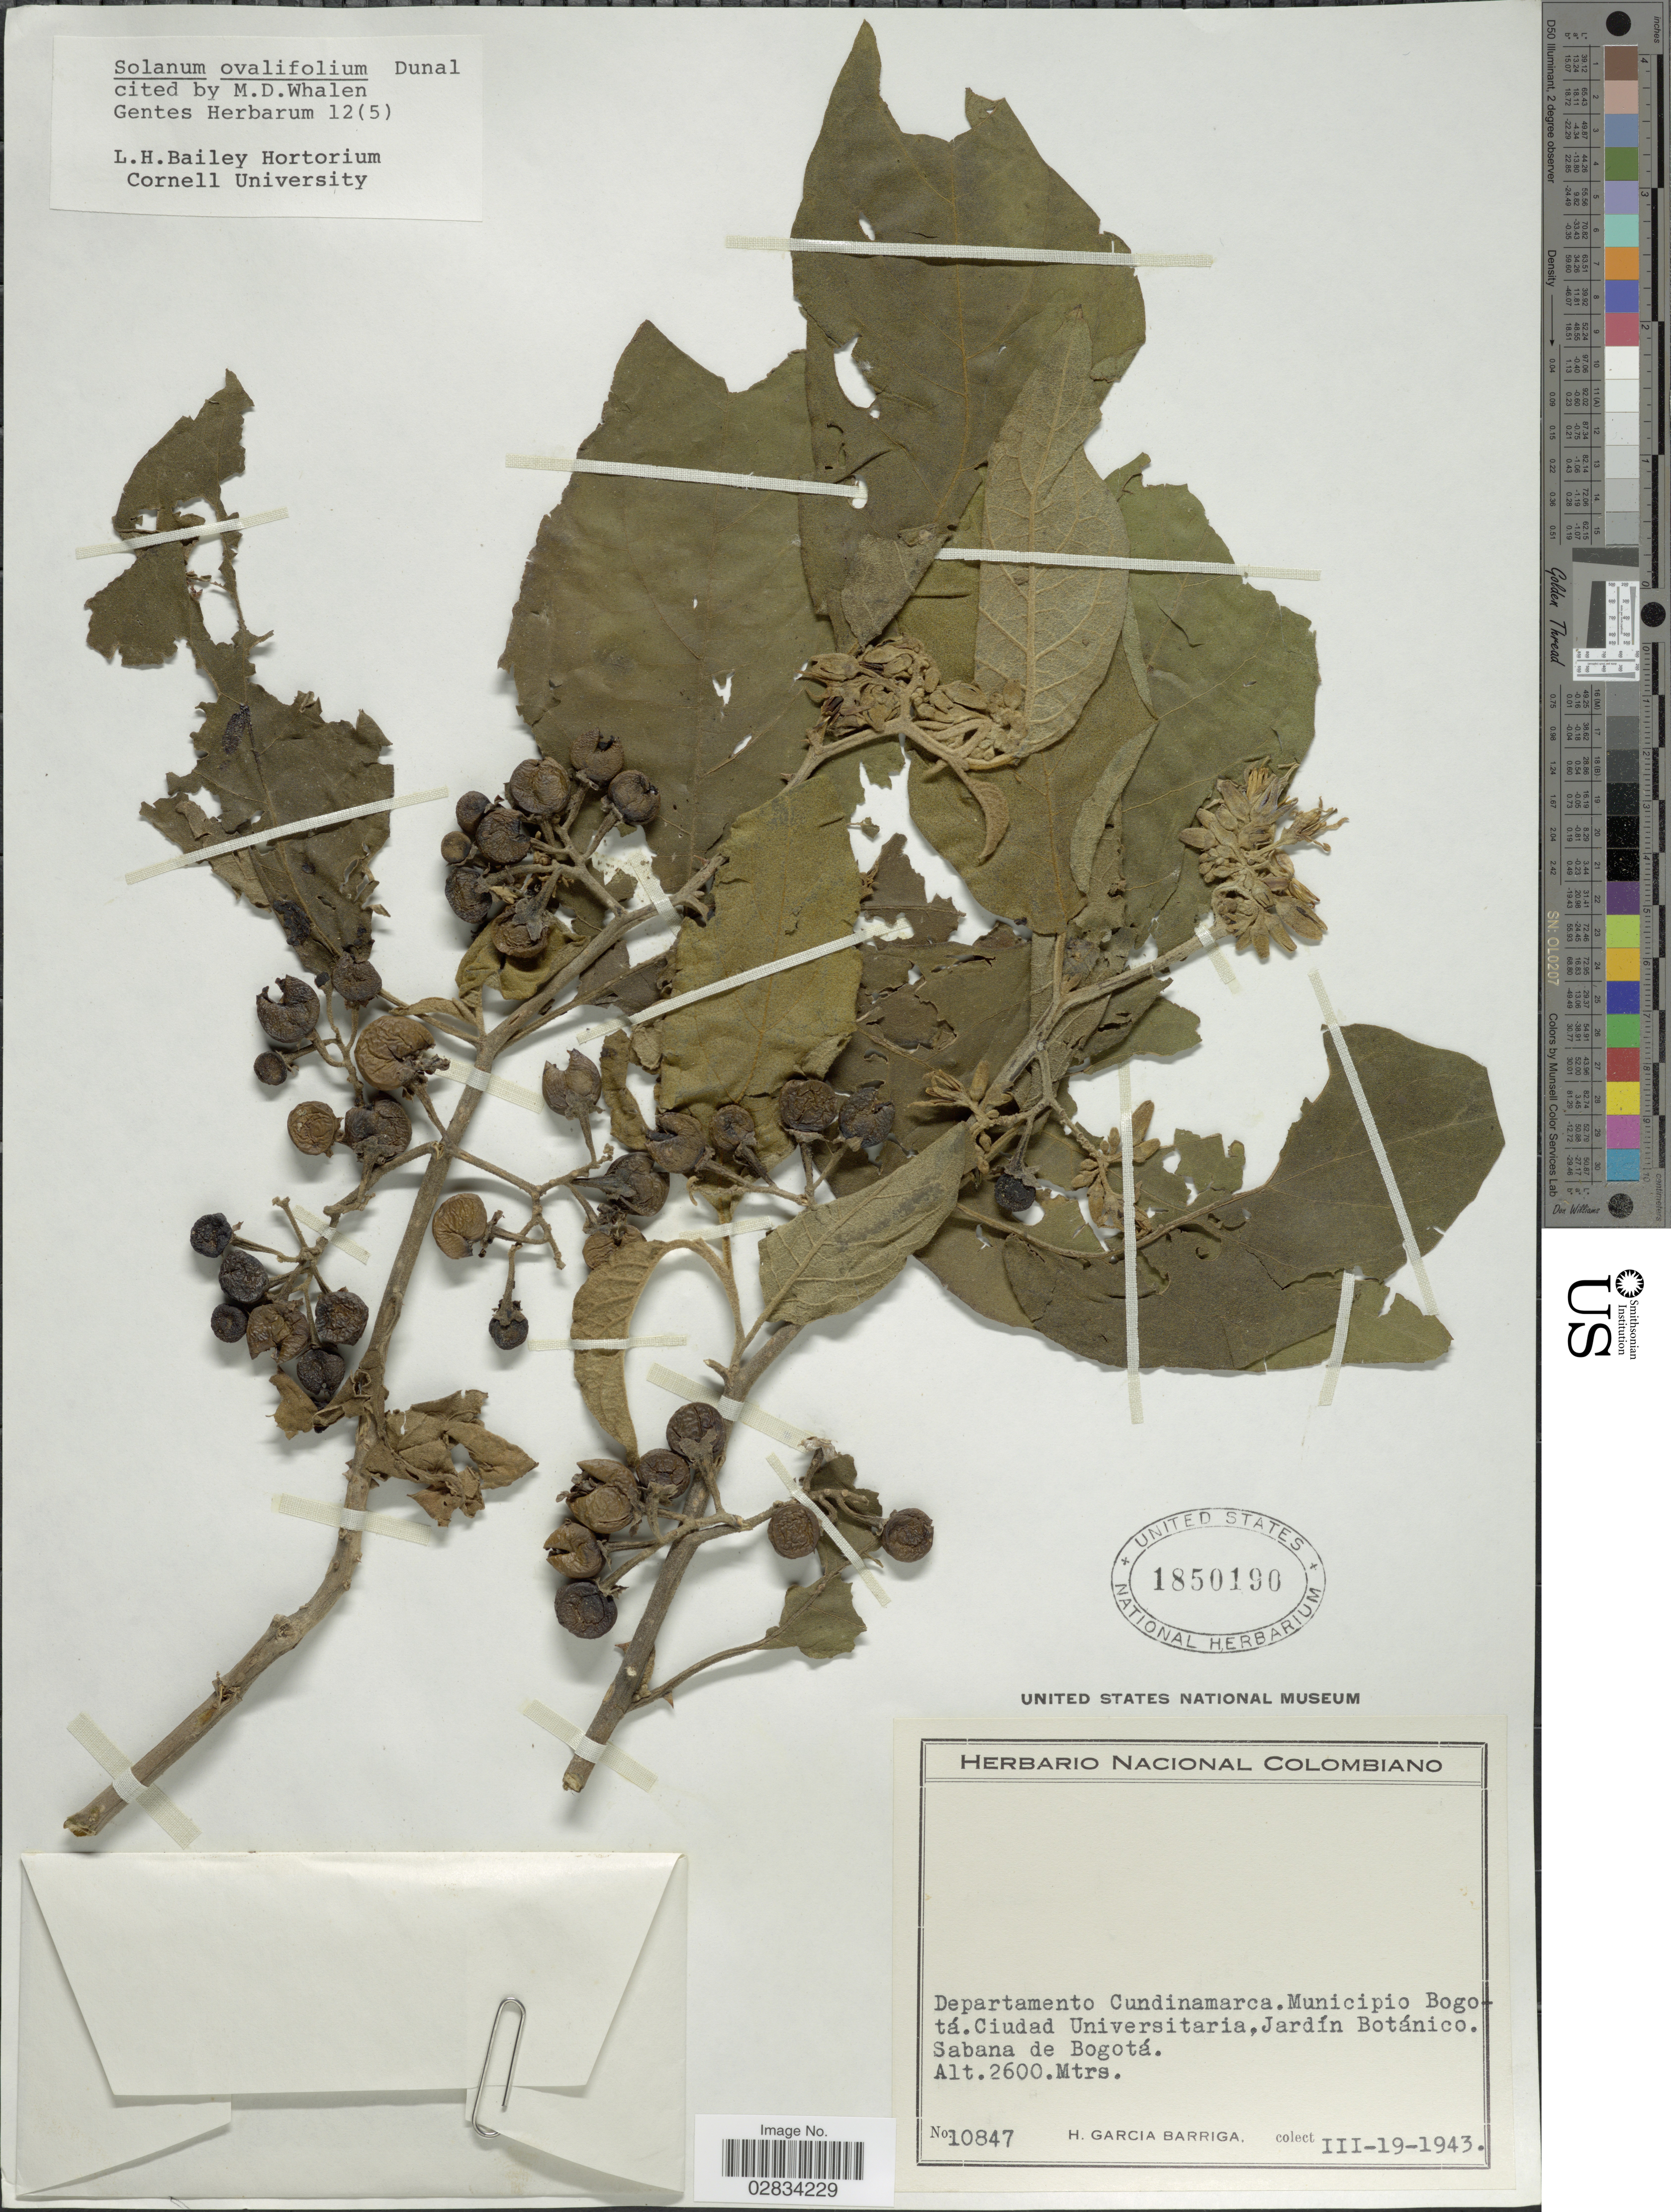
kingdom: Plantae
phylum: Tracheophyta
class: Magnoliopsida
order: Solanales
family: Solanaceae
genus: Solanum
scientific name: Solanum ovalifolium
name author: Dunal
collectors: H. García Barriga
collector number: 10847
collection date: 1943-03-19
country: Colombia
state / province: Cundinamarca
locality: Departamento Cundinamarca, Municipio Bogotá, Ciudad Universitaria, Jardín Botánico, Sabana de Bogotá.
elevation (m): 2600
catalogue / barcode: US 1850190